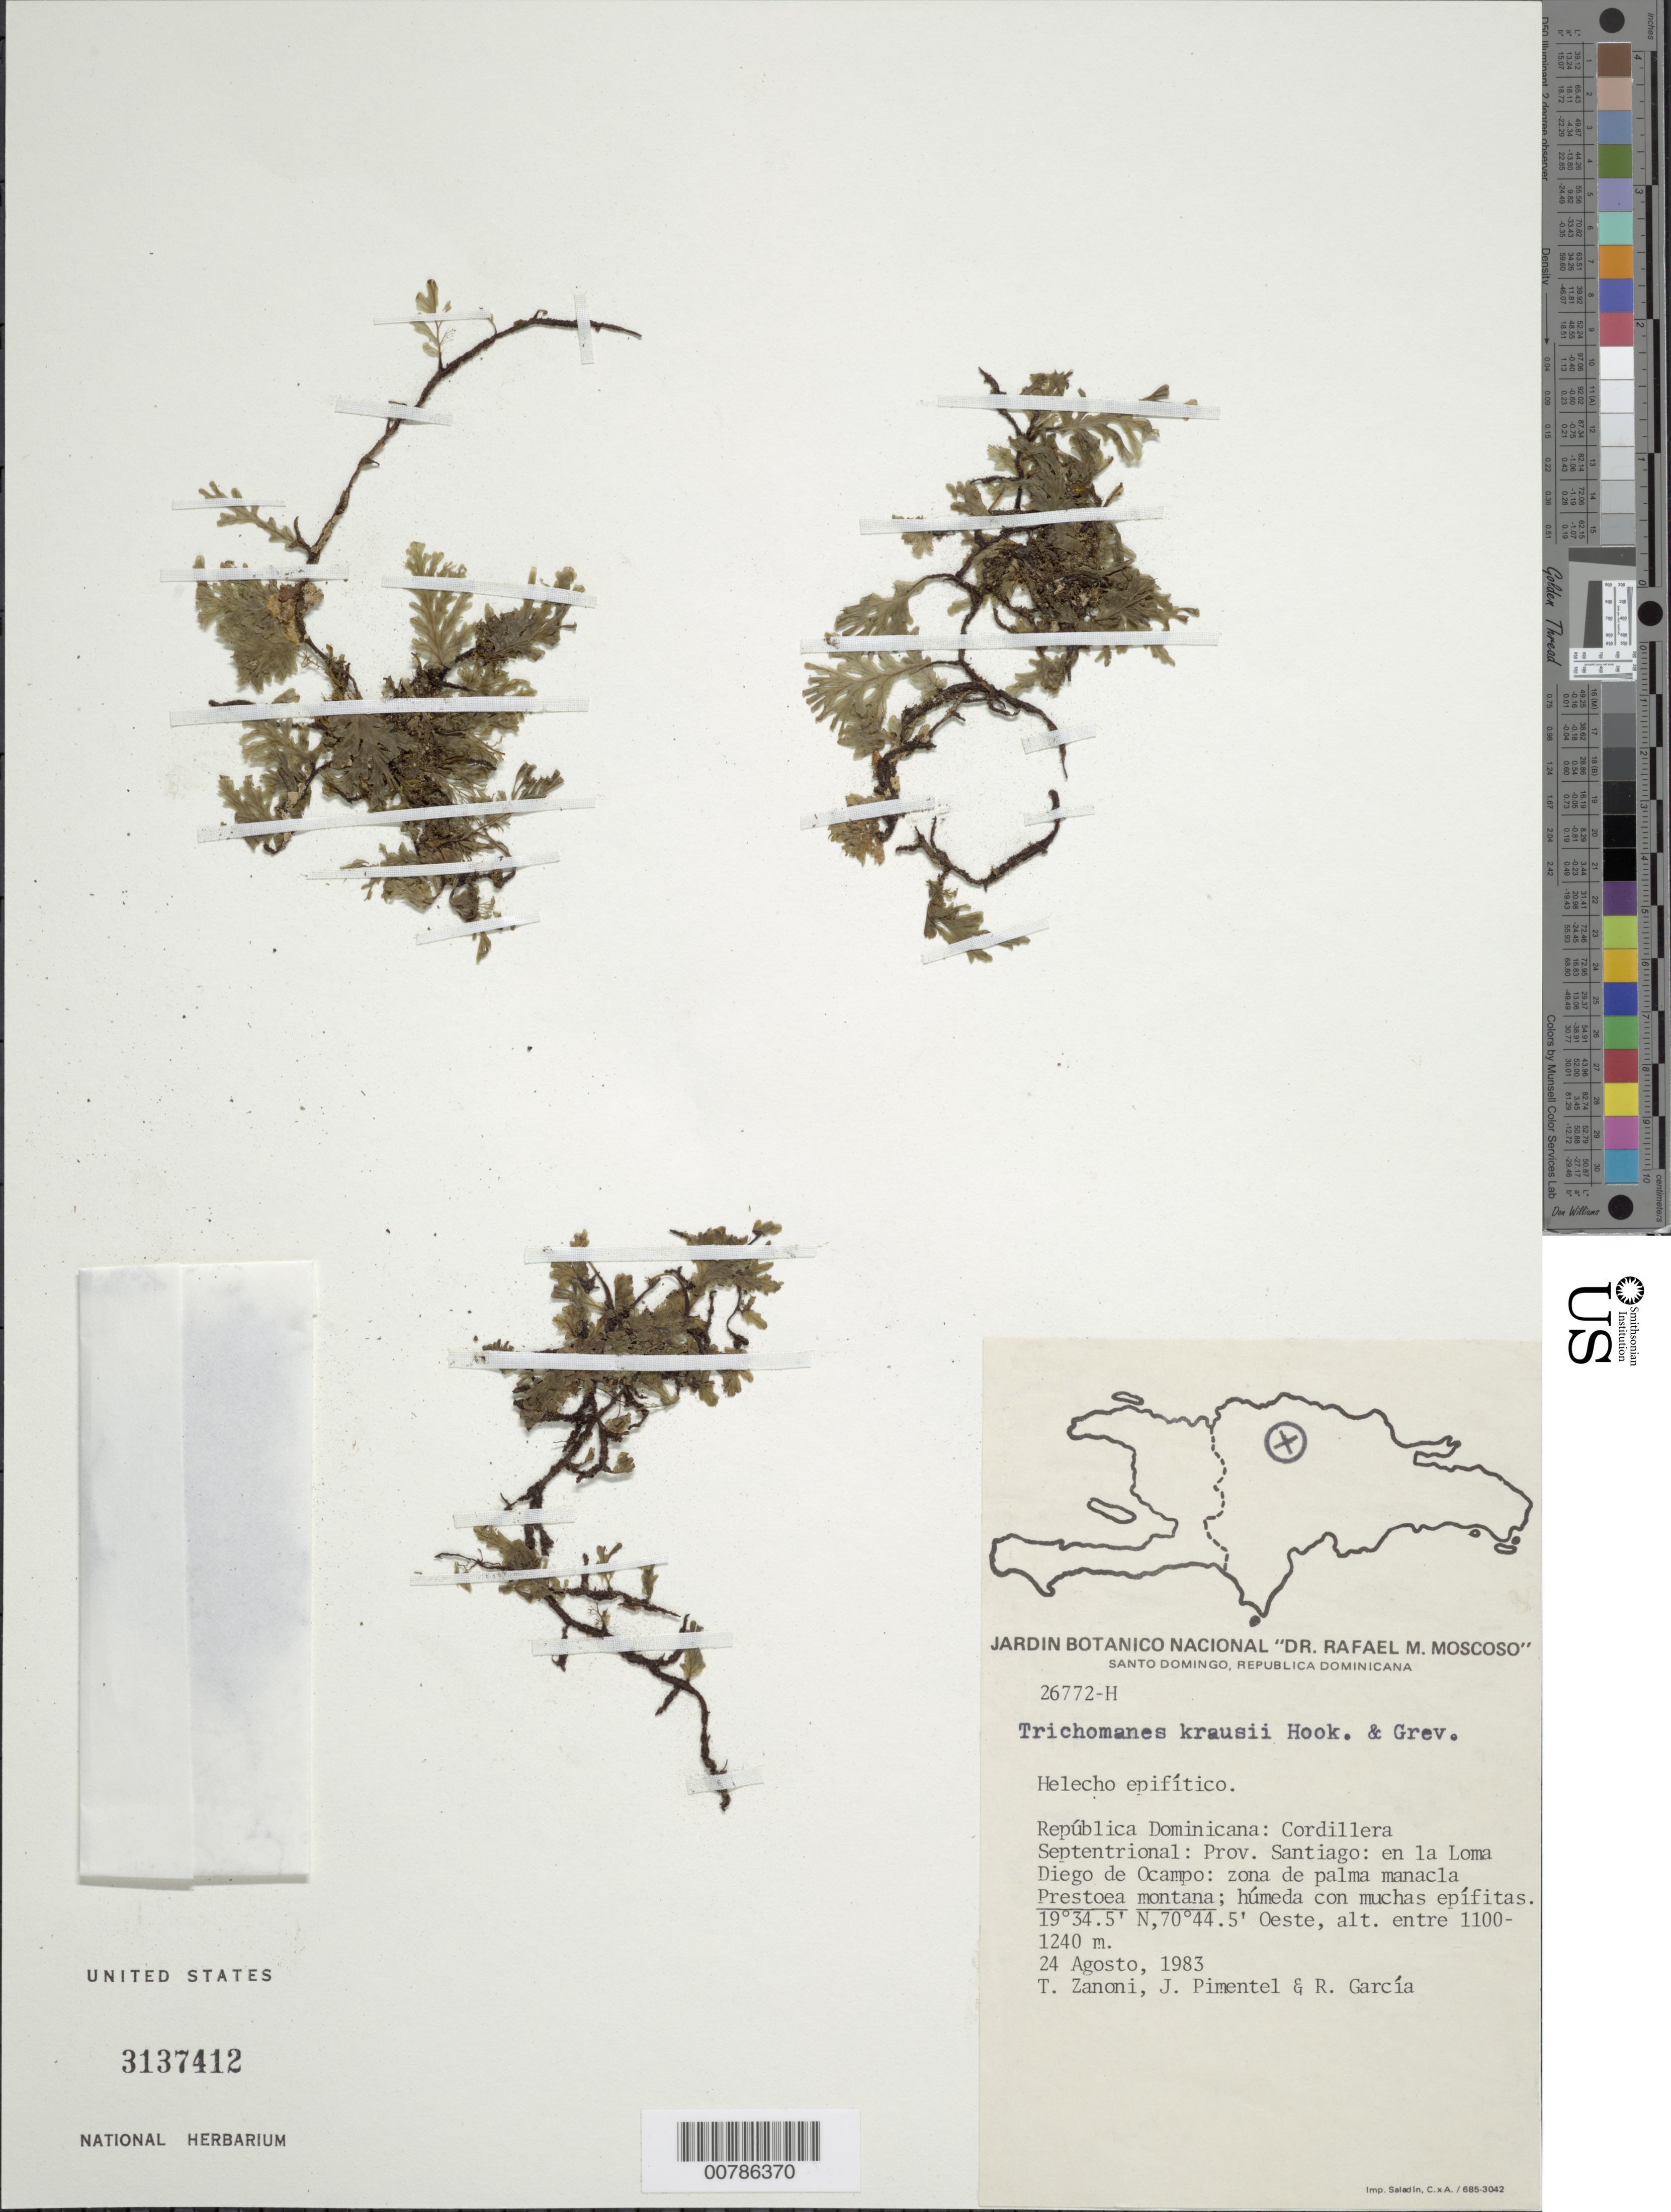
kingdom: Plantae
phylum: Tracheophyta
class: Polypodiopsida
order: Hymenophyllales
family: Hymenophyllaceae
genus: Didymoglossum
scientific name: Didymoglossum kraussii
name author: (Hook. & Grev.) C. Presl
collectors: T. A. Zanoni, J. Pimentel & R. Barcía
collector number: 26772h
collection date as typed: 24 Aug 1983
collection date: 1983-08-24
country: Dominican Republic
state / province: Santiago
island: Hispaniola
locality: Cordillera Septentrional, Loma Diego de Ocampo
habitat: Zona de palma manacla Prestoea montant; húmeda con muchas epífitas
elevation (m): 1100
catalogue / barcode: US 3137412